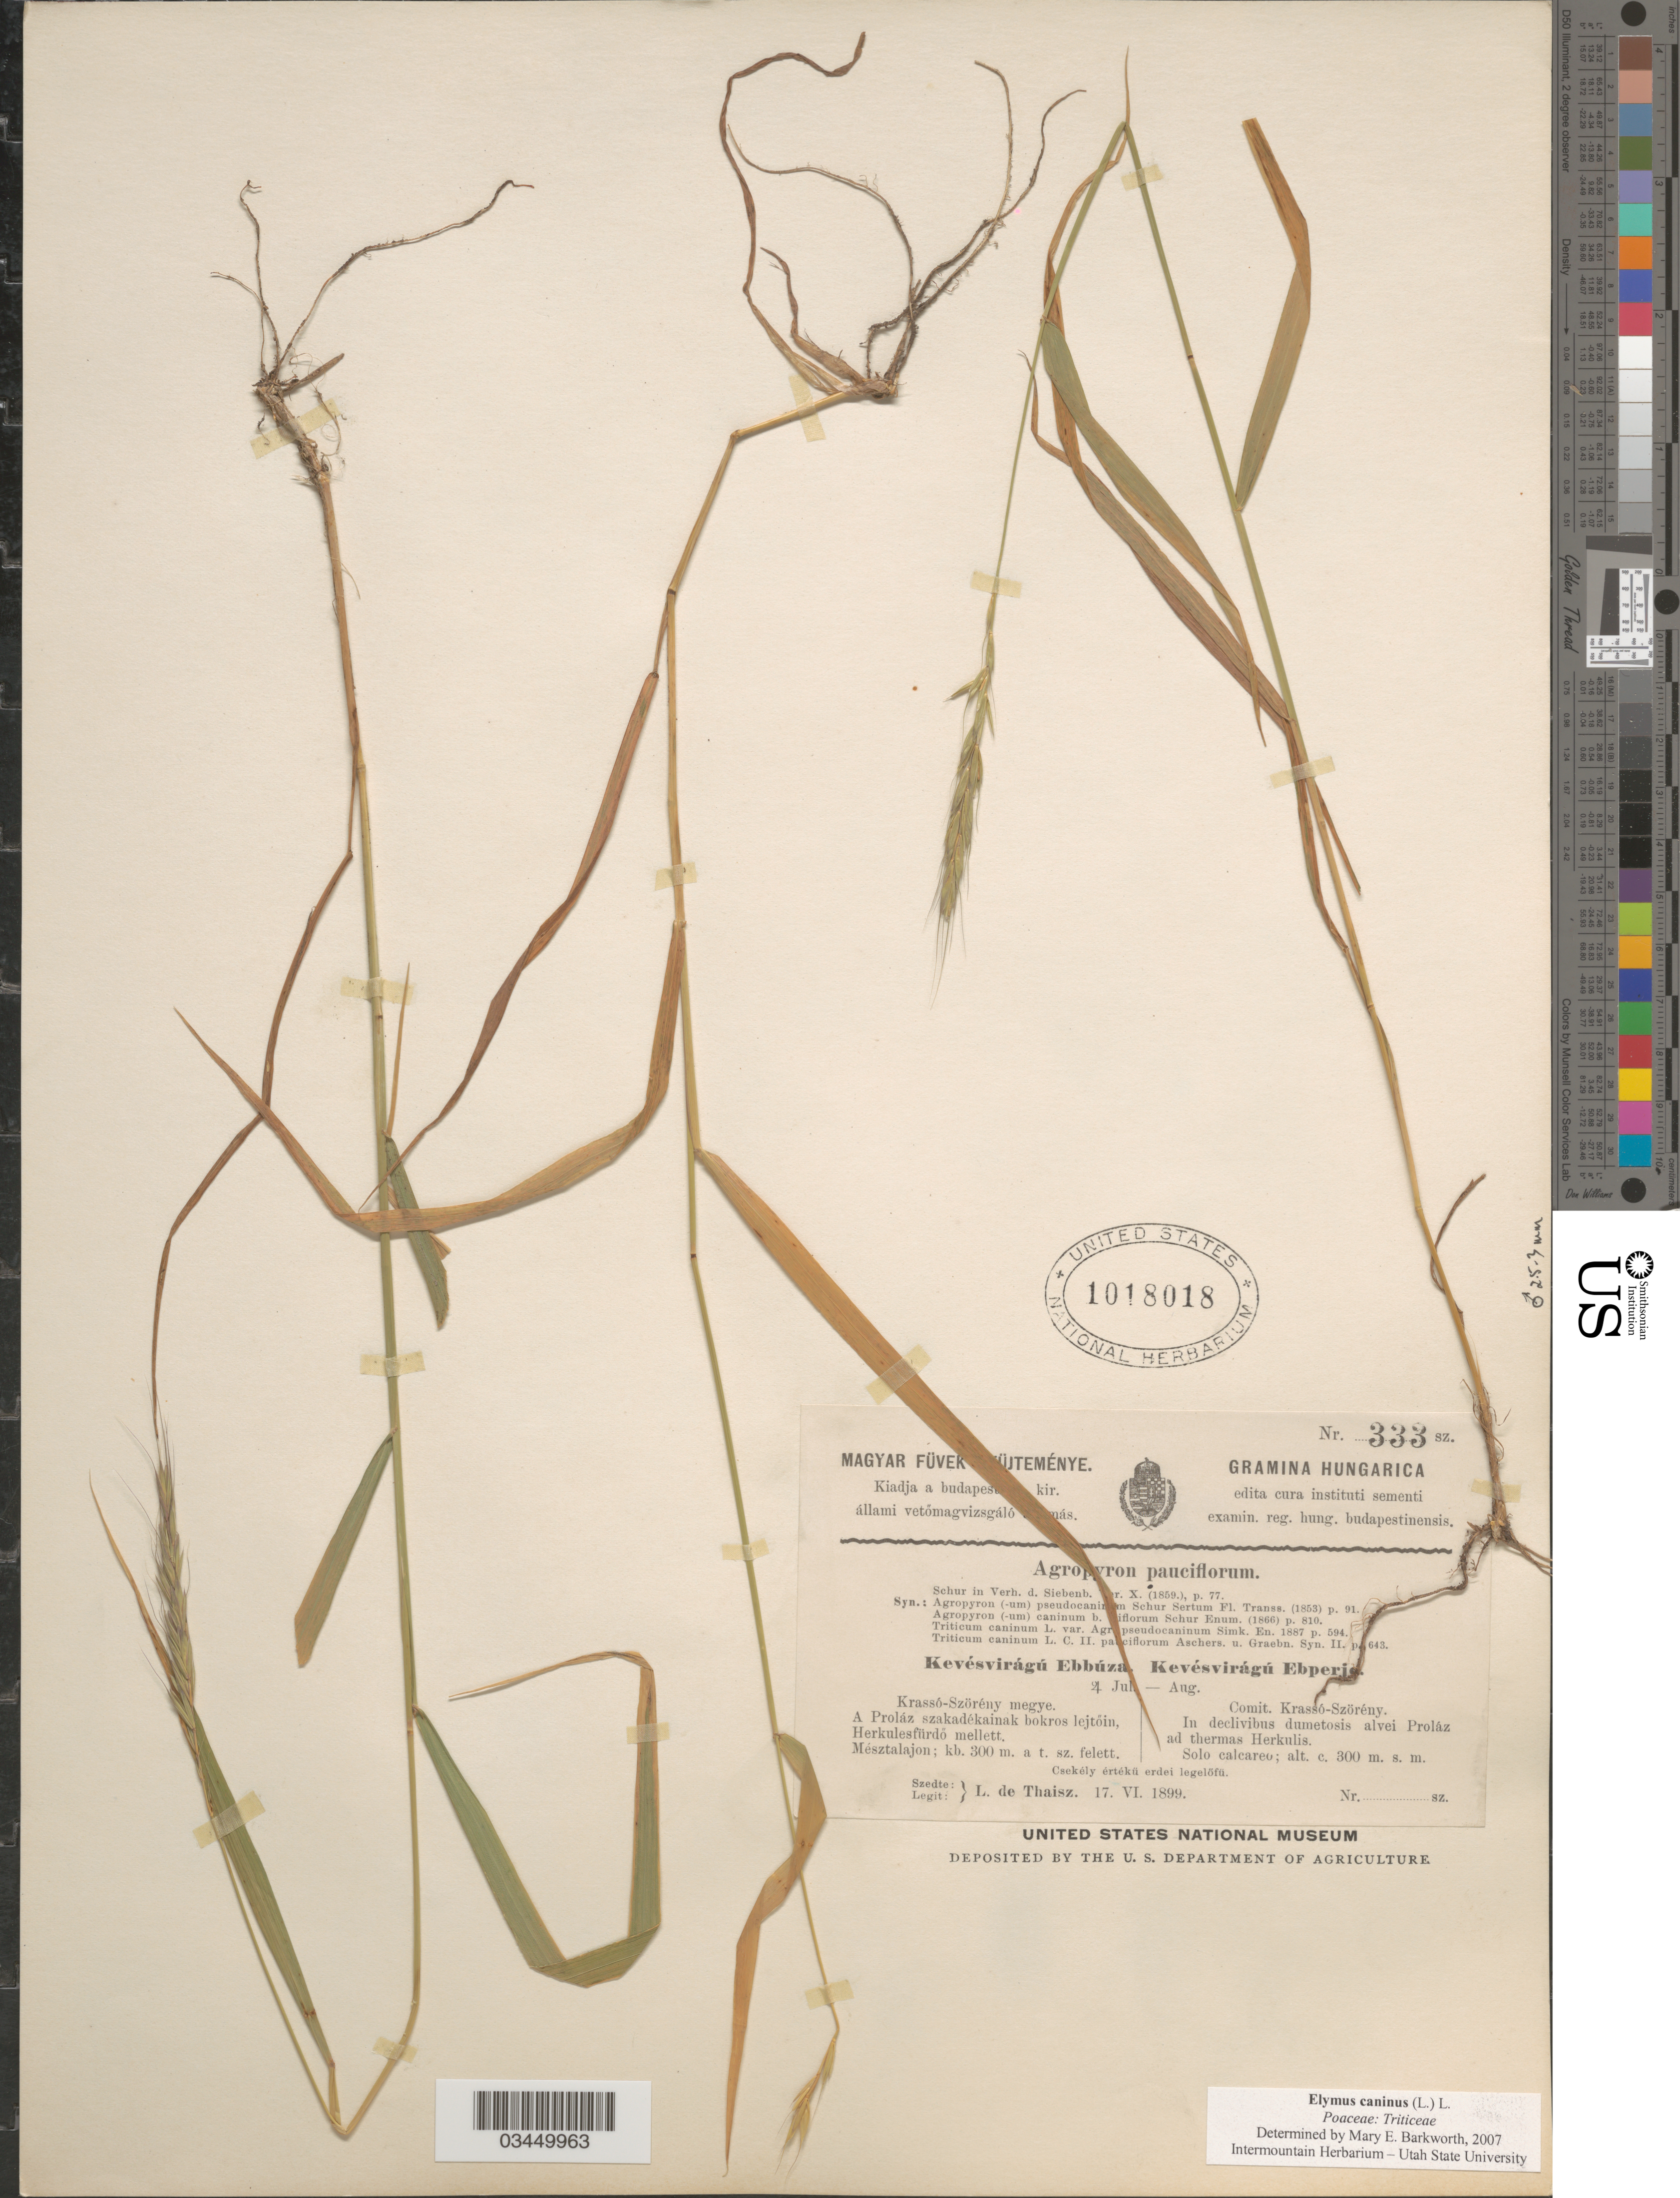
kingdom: Plantae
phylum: Tracheophyta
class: Liliopsida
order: Poales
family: Poaceae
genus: Elymus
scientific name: Elymus caninus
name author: (L.) L.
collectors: L. Thaisz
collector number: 333?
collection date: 1899-06-17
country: Hungary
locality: Comit. Krassó-Szörény. In declivibus dumetosis alvei Proláz ad thermas Herkulis.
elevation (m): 300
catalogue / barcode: US 1018018